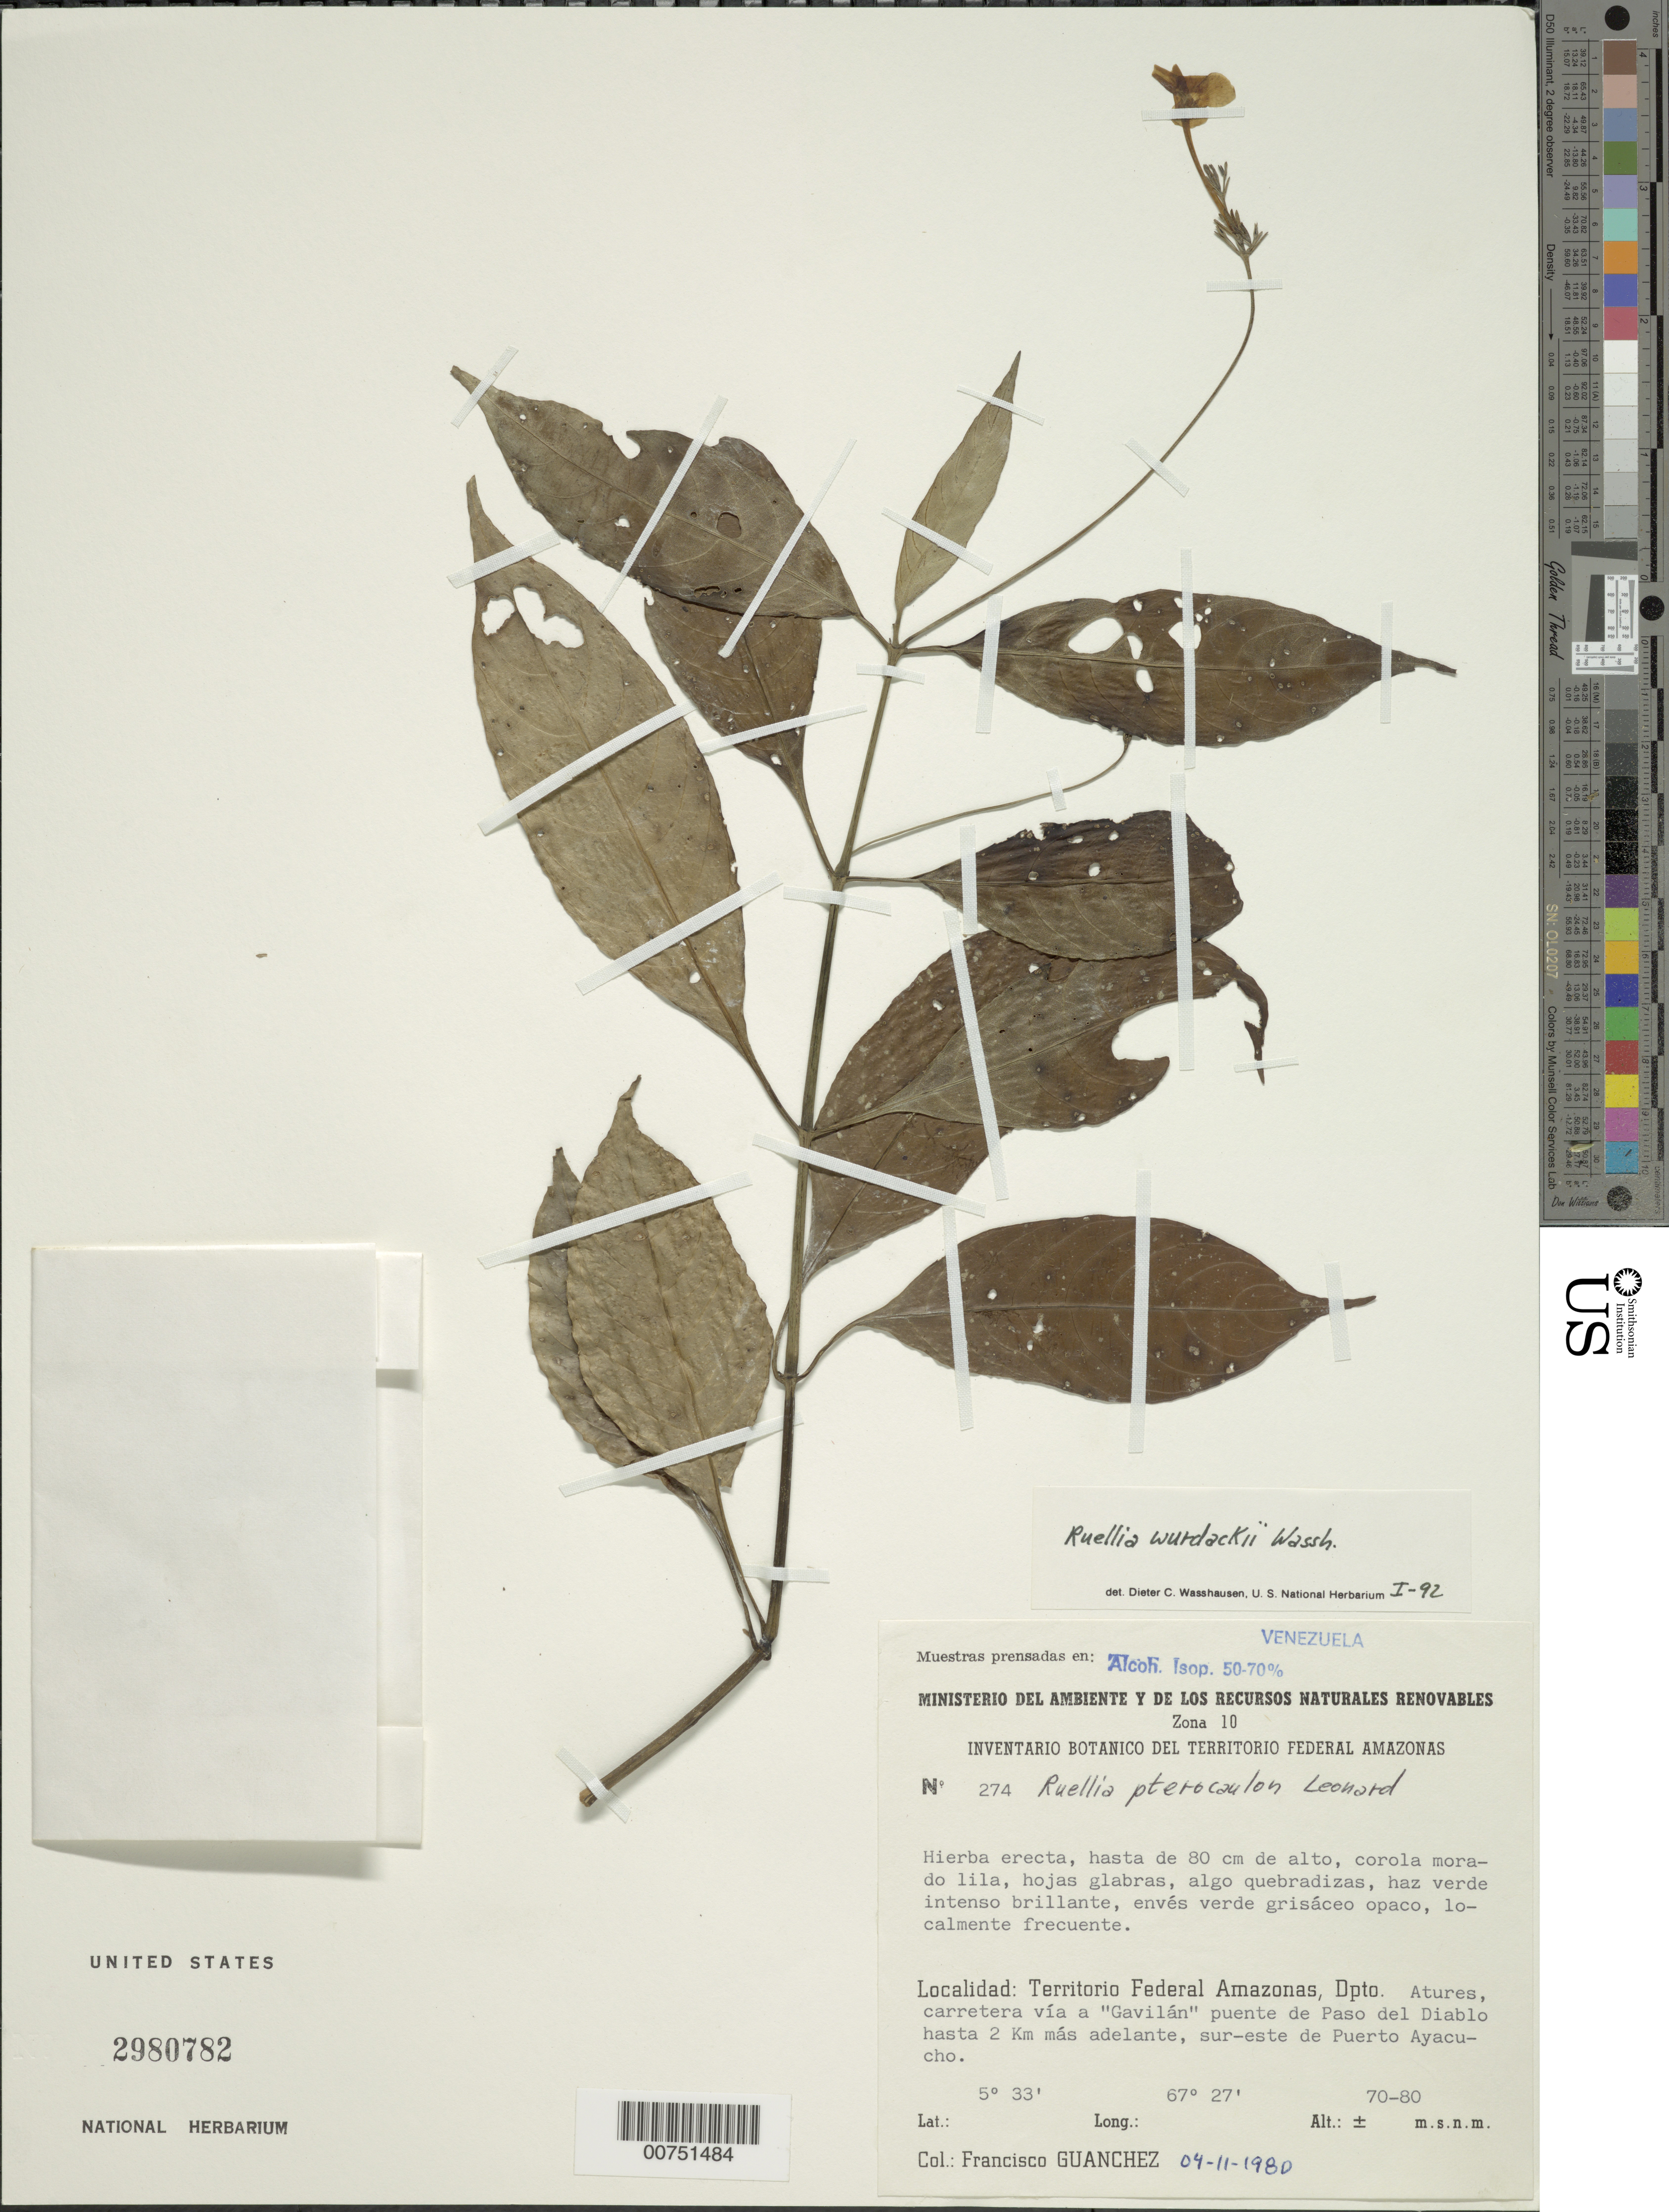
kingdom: Plantae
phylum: Tracheophyta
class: Magnoliopsida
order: Lamiales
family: Acanthaceae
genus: Ruellia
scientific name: Ruellia wurdackii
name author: Wassh.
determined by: Wasshausen, Dieter C., (BOT), Smithsonian Institution - National Museum of Natural History (UNITED STATES)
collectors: F. Guánchez M.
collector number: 274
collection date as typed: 4-Nov-80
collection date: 1980-11-04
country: Venezuela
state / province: Amazonas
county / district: Atures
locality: Puerto Ayacucho, a SE; carretera vía a Gavílan puente de Paso del Diablo hasta 2 km más adelante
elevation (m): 70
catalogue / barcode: US 2980782